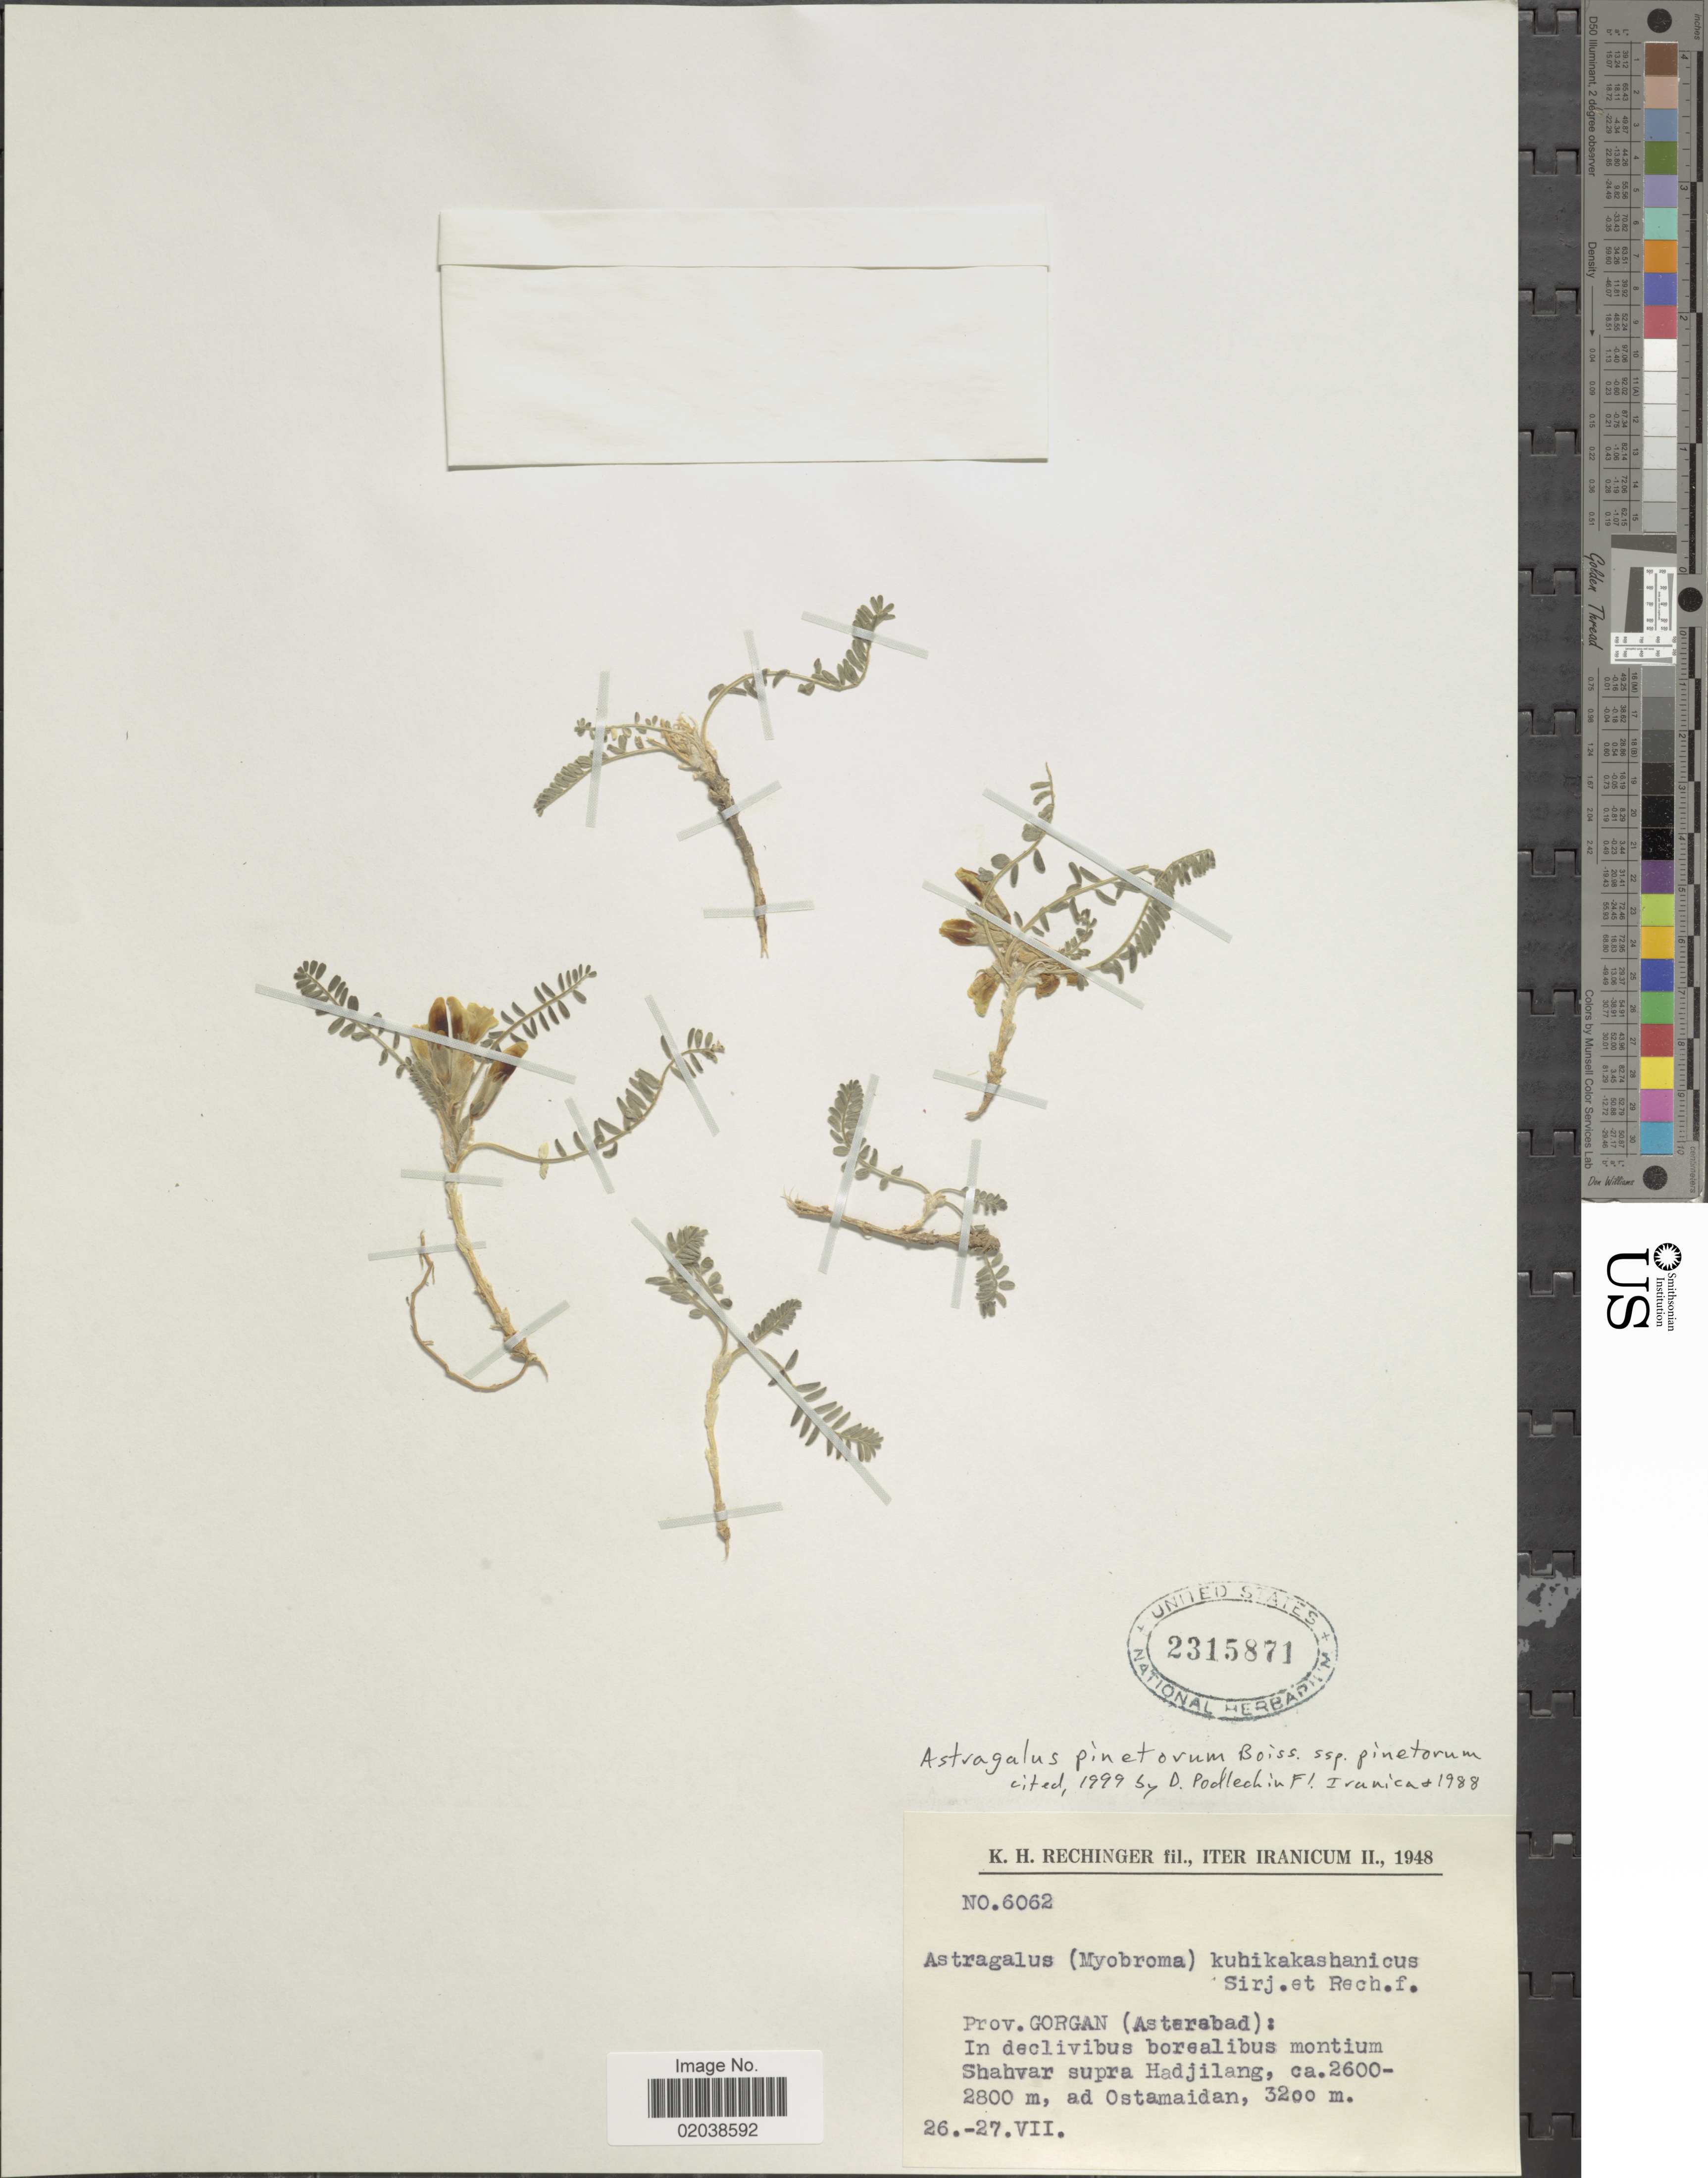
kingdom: Plantae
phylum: Tracheophyta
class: Magnoliopsida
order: Fabales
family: Fabaceae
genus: Astragalus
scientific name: Astragalus pinetorum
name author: Boiss.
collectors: K. H. Rechinger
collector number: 6062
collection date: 1948-07-26/1948-07-27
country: Iran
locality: Iranicum. Prov. Gorgan (Astarabad): In declivibus borealibus montium Shahvar supra Hadjilang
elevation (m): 2600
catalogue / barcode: US 2315871